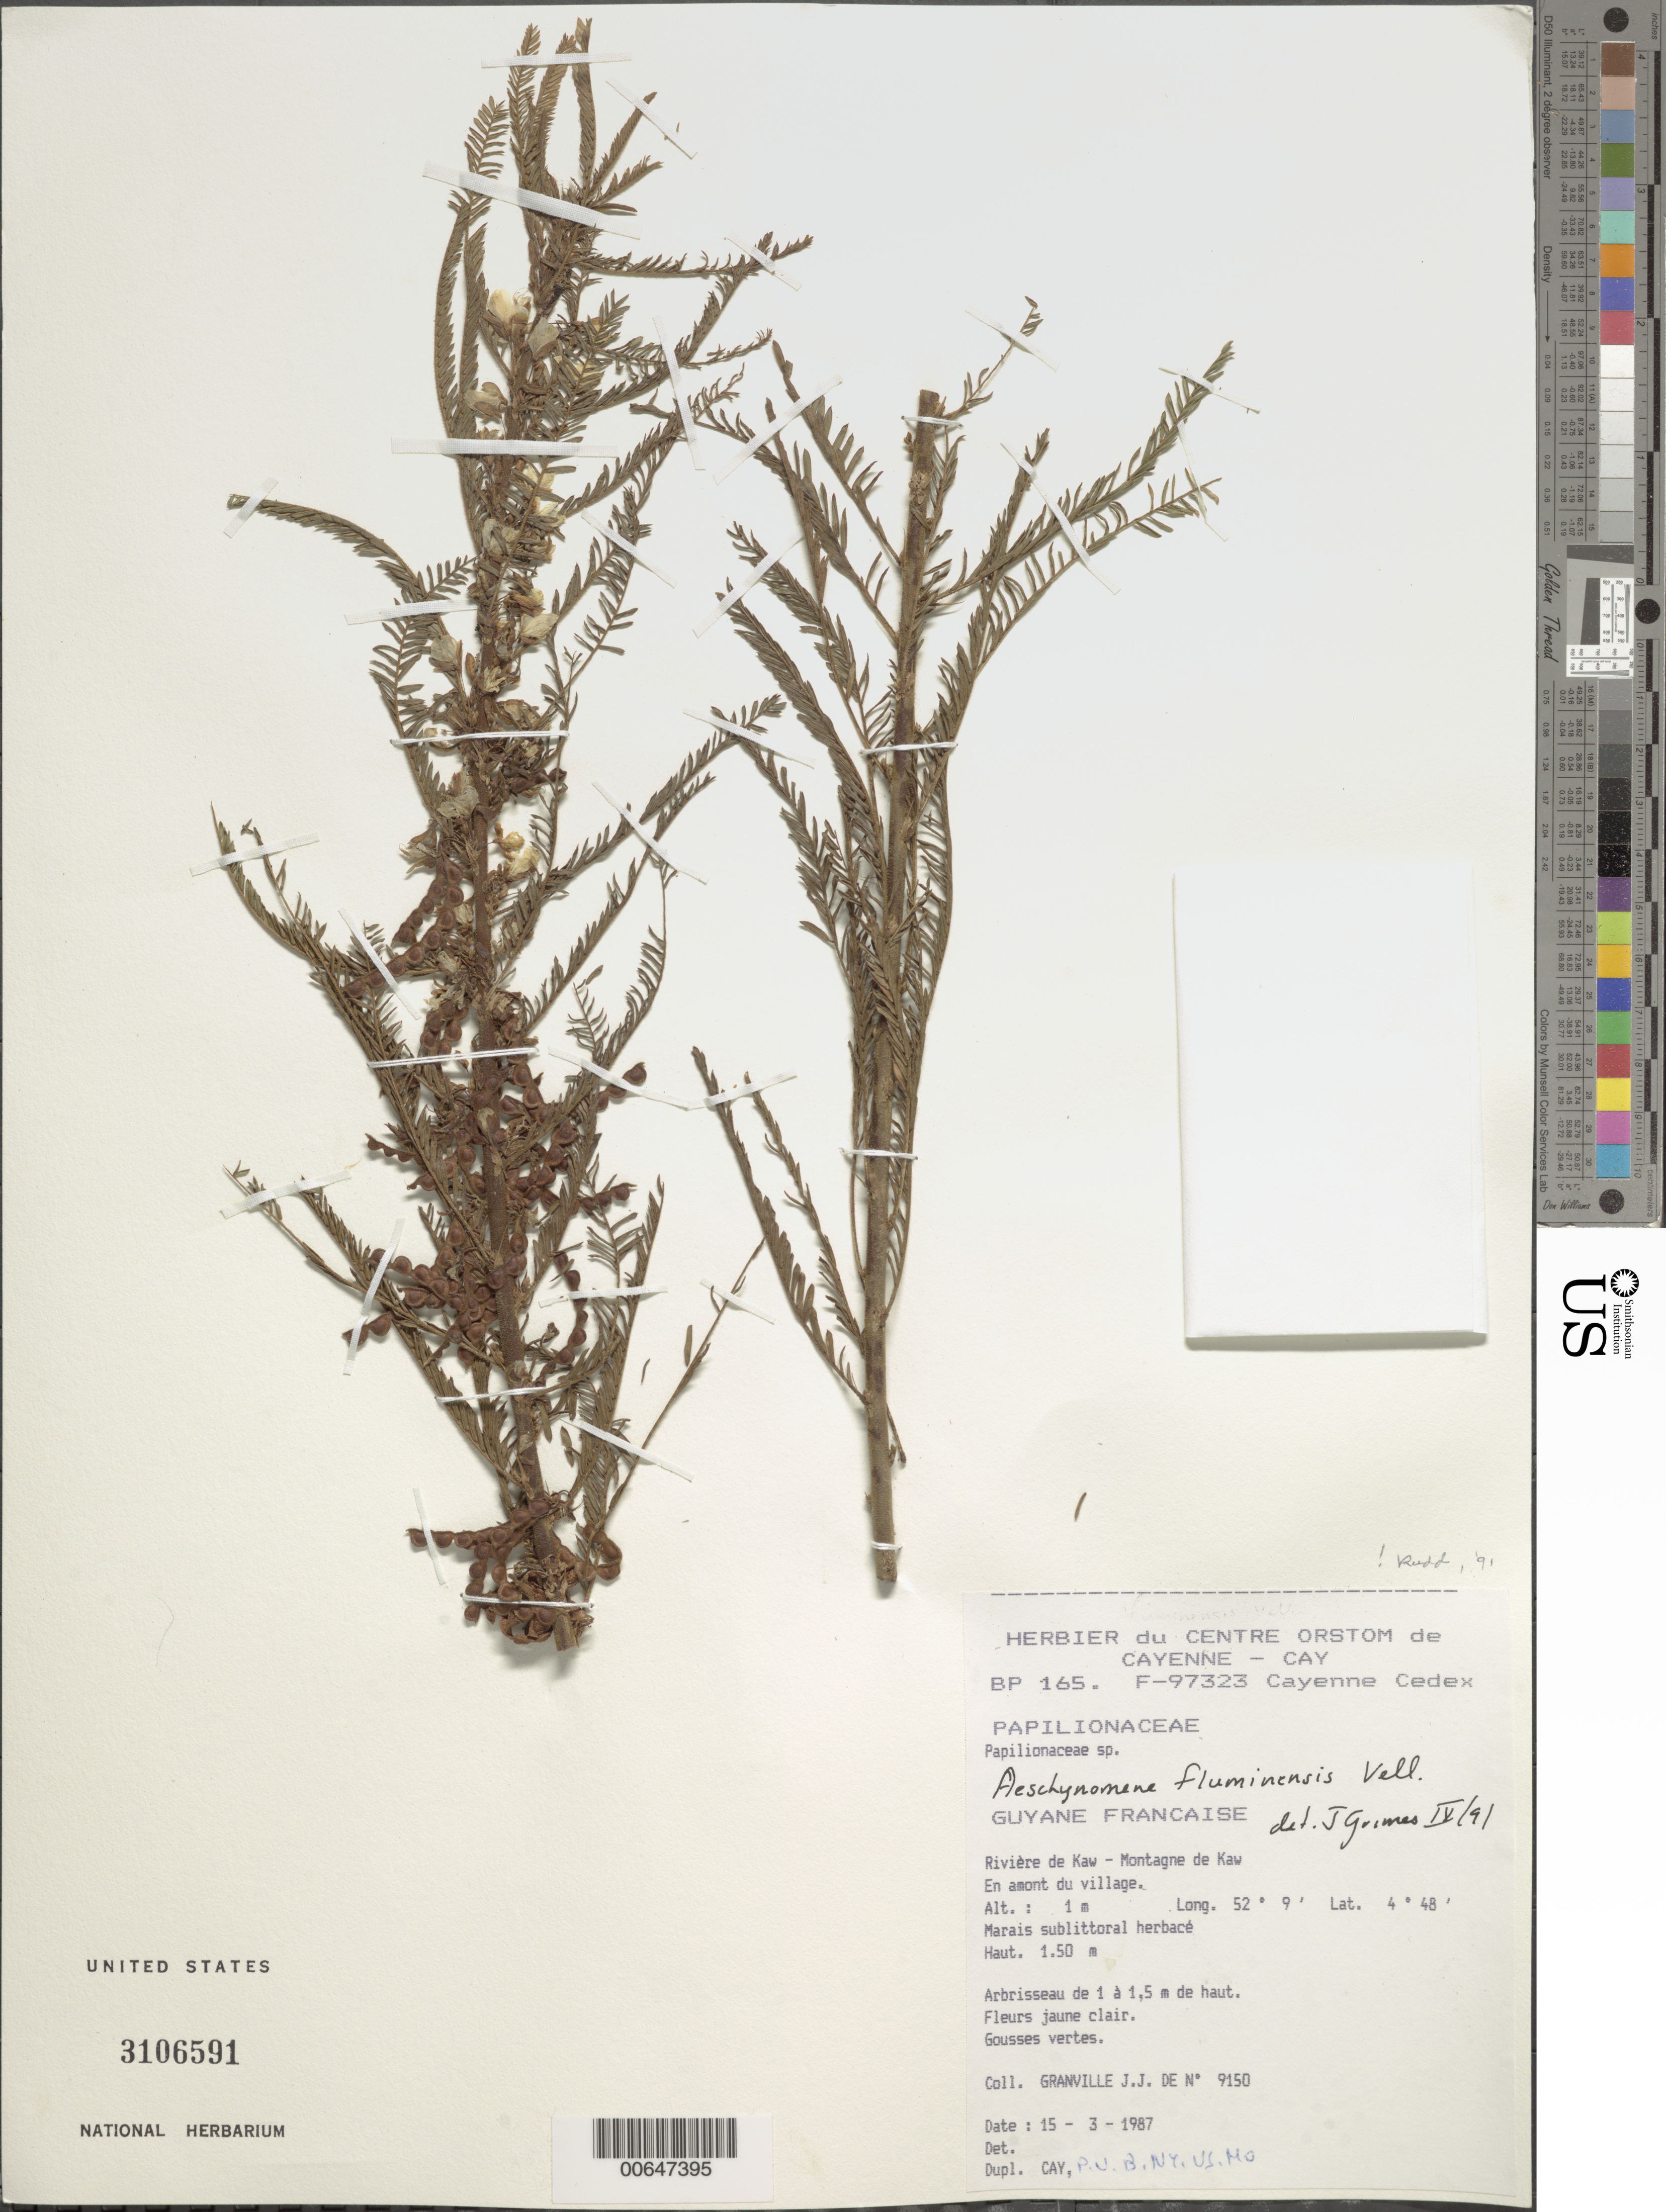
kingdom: Plantae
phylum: Tracheophyta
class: Magnoliopsida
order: Fabales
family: Fabaceae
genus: Aeschynomene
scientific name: Aeschynomene fluminensis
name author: Vell.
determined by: Grimes, J.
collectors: J.-J. de Granville et al.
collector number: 9150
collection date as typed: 15-Mar-87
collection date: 1987-03-15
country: French Guiana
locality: Rivière de Kaw, Montagne de Kaw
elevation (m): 1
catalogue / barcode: US 3106591